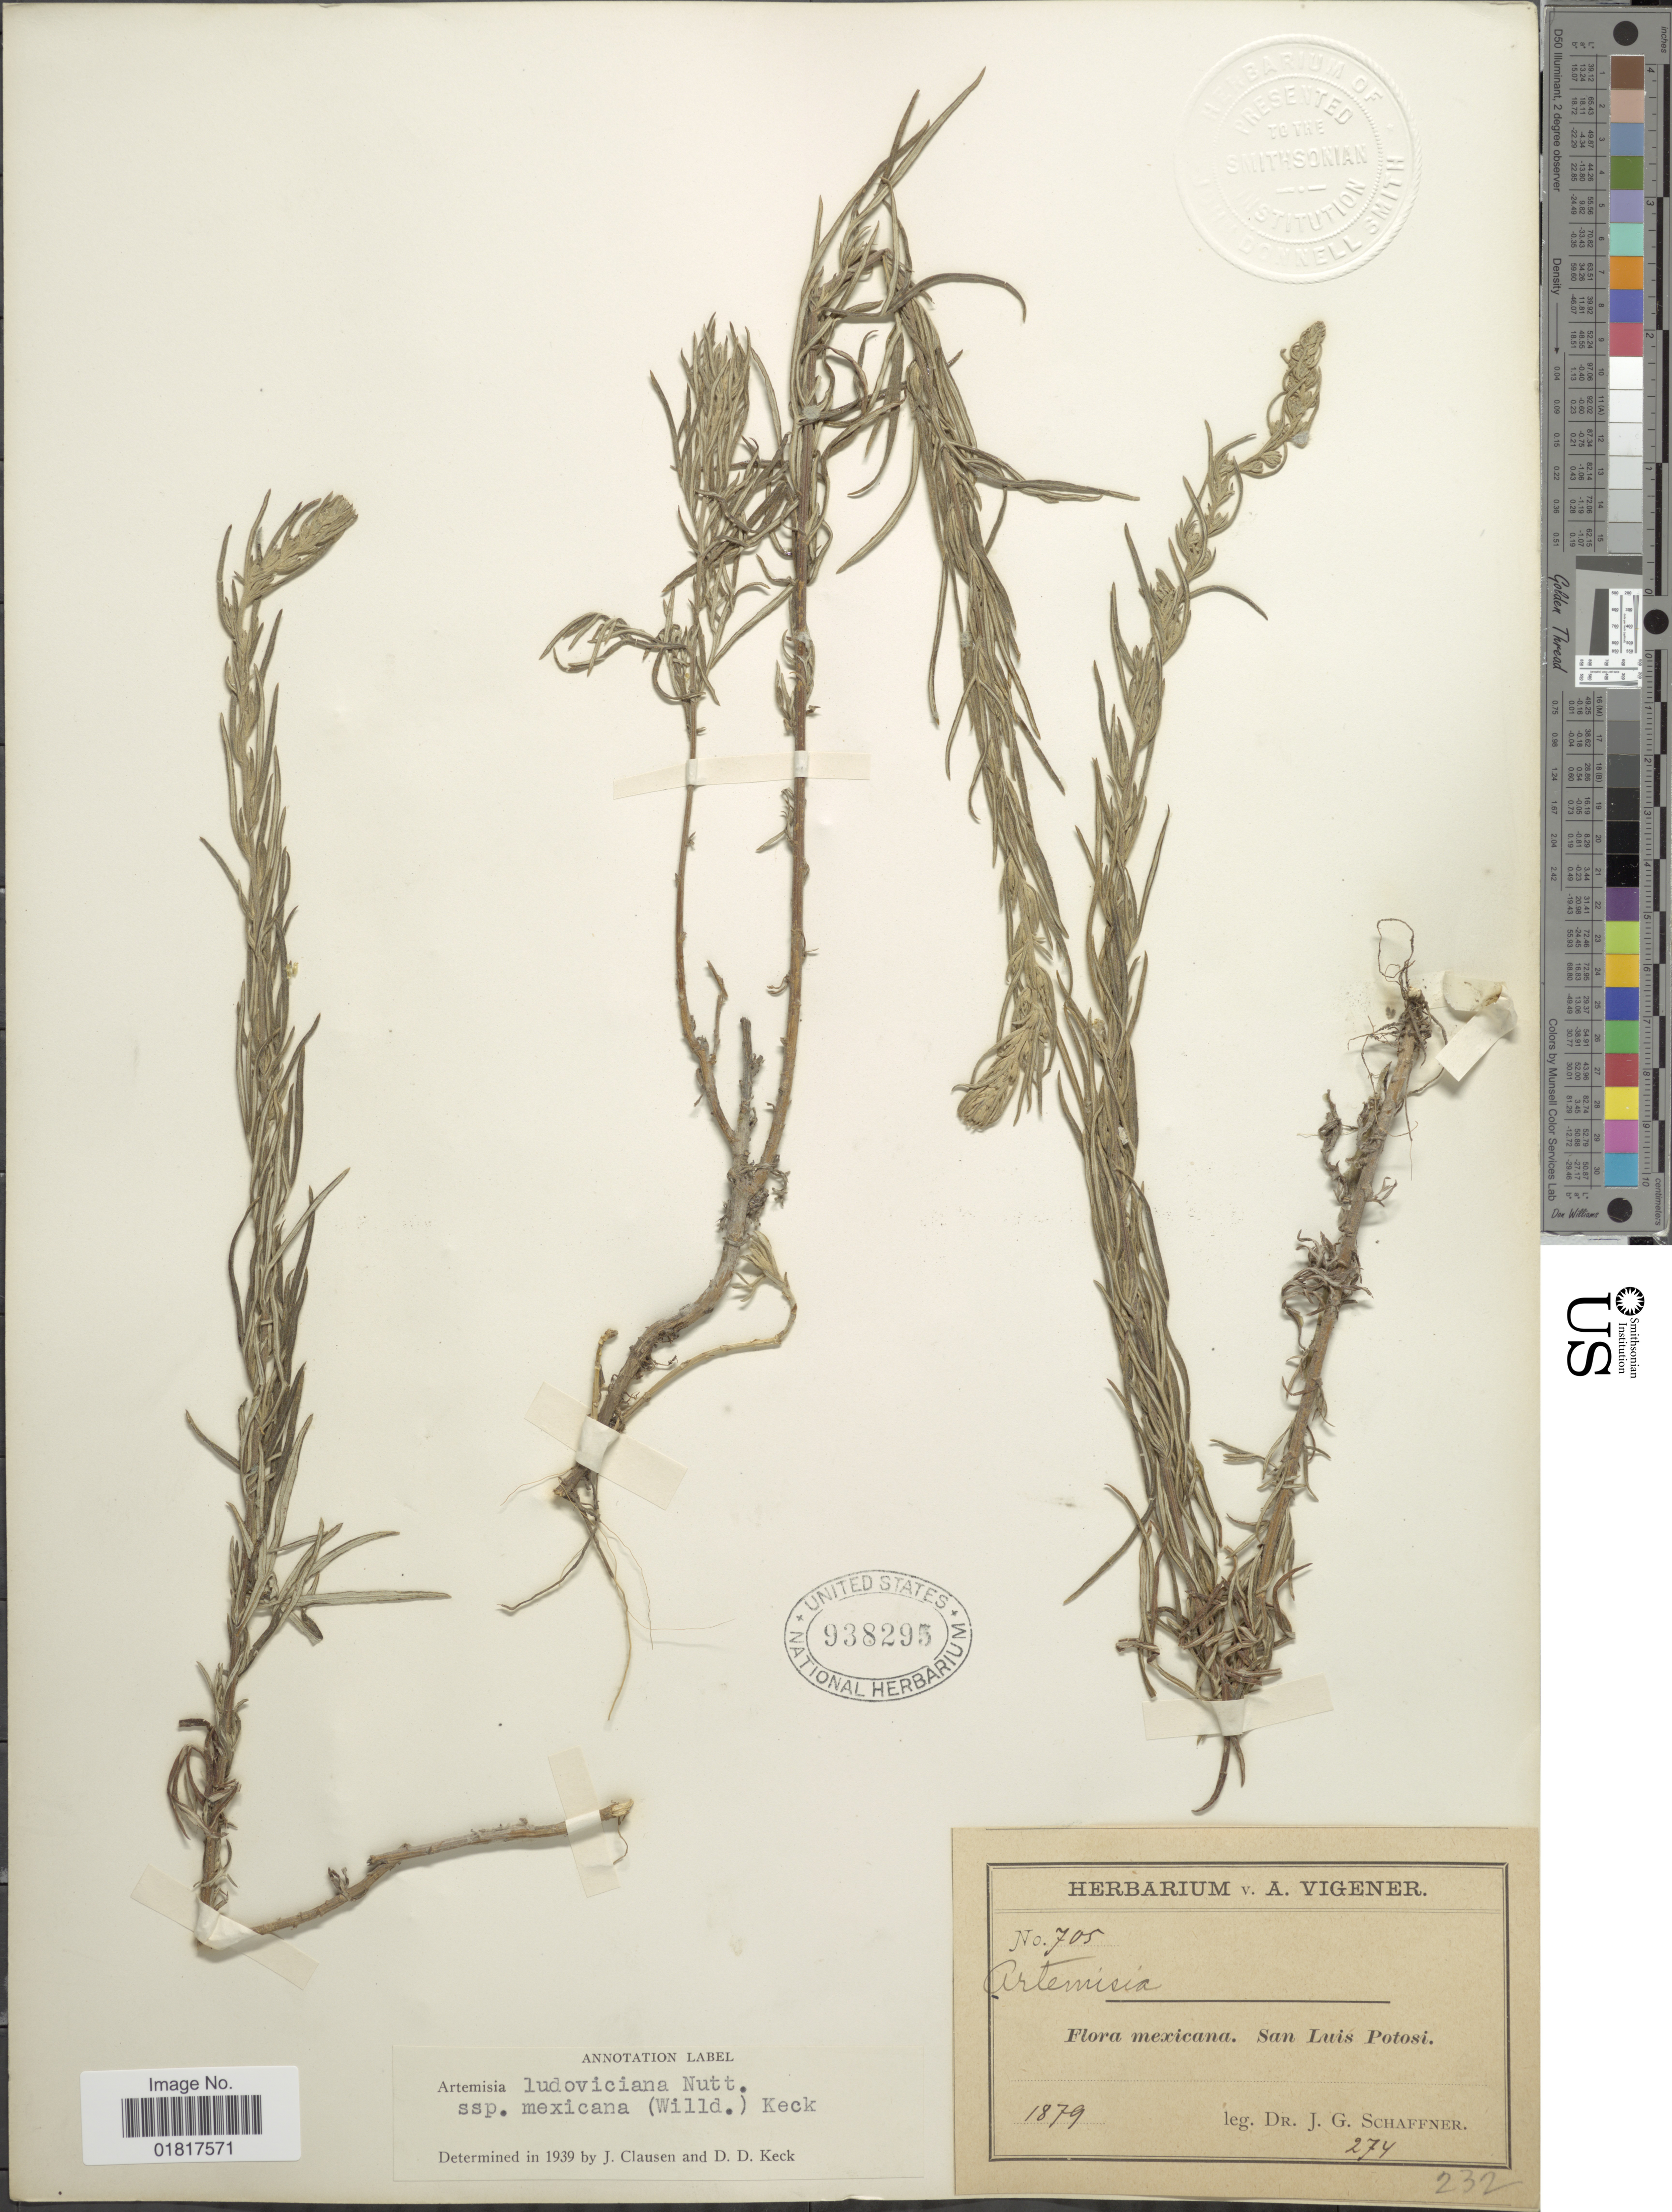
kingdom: Plantae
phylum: Tracheophyta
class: Magnoliopsida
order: Asterales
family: Asteraceae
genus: Artemisia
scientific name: Artemisia ludoviciana subsp. mexicana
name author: (Willd. ex Spreng.) D.D. Keck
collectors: J. G. Schaffner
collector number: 705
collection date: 1879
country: Mexico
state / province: San Luis Potosí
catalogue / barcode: US 938295